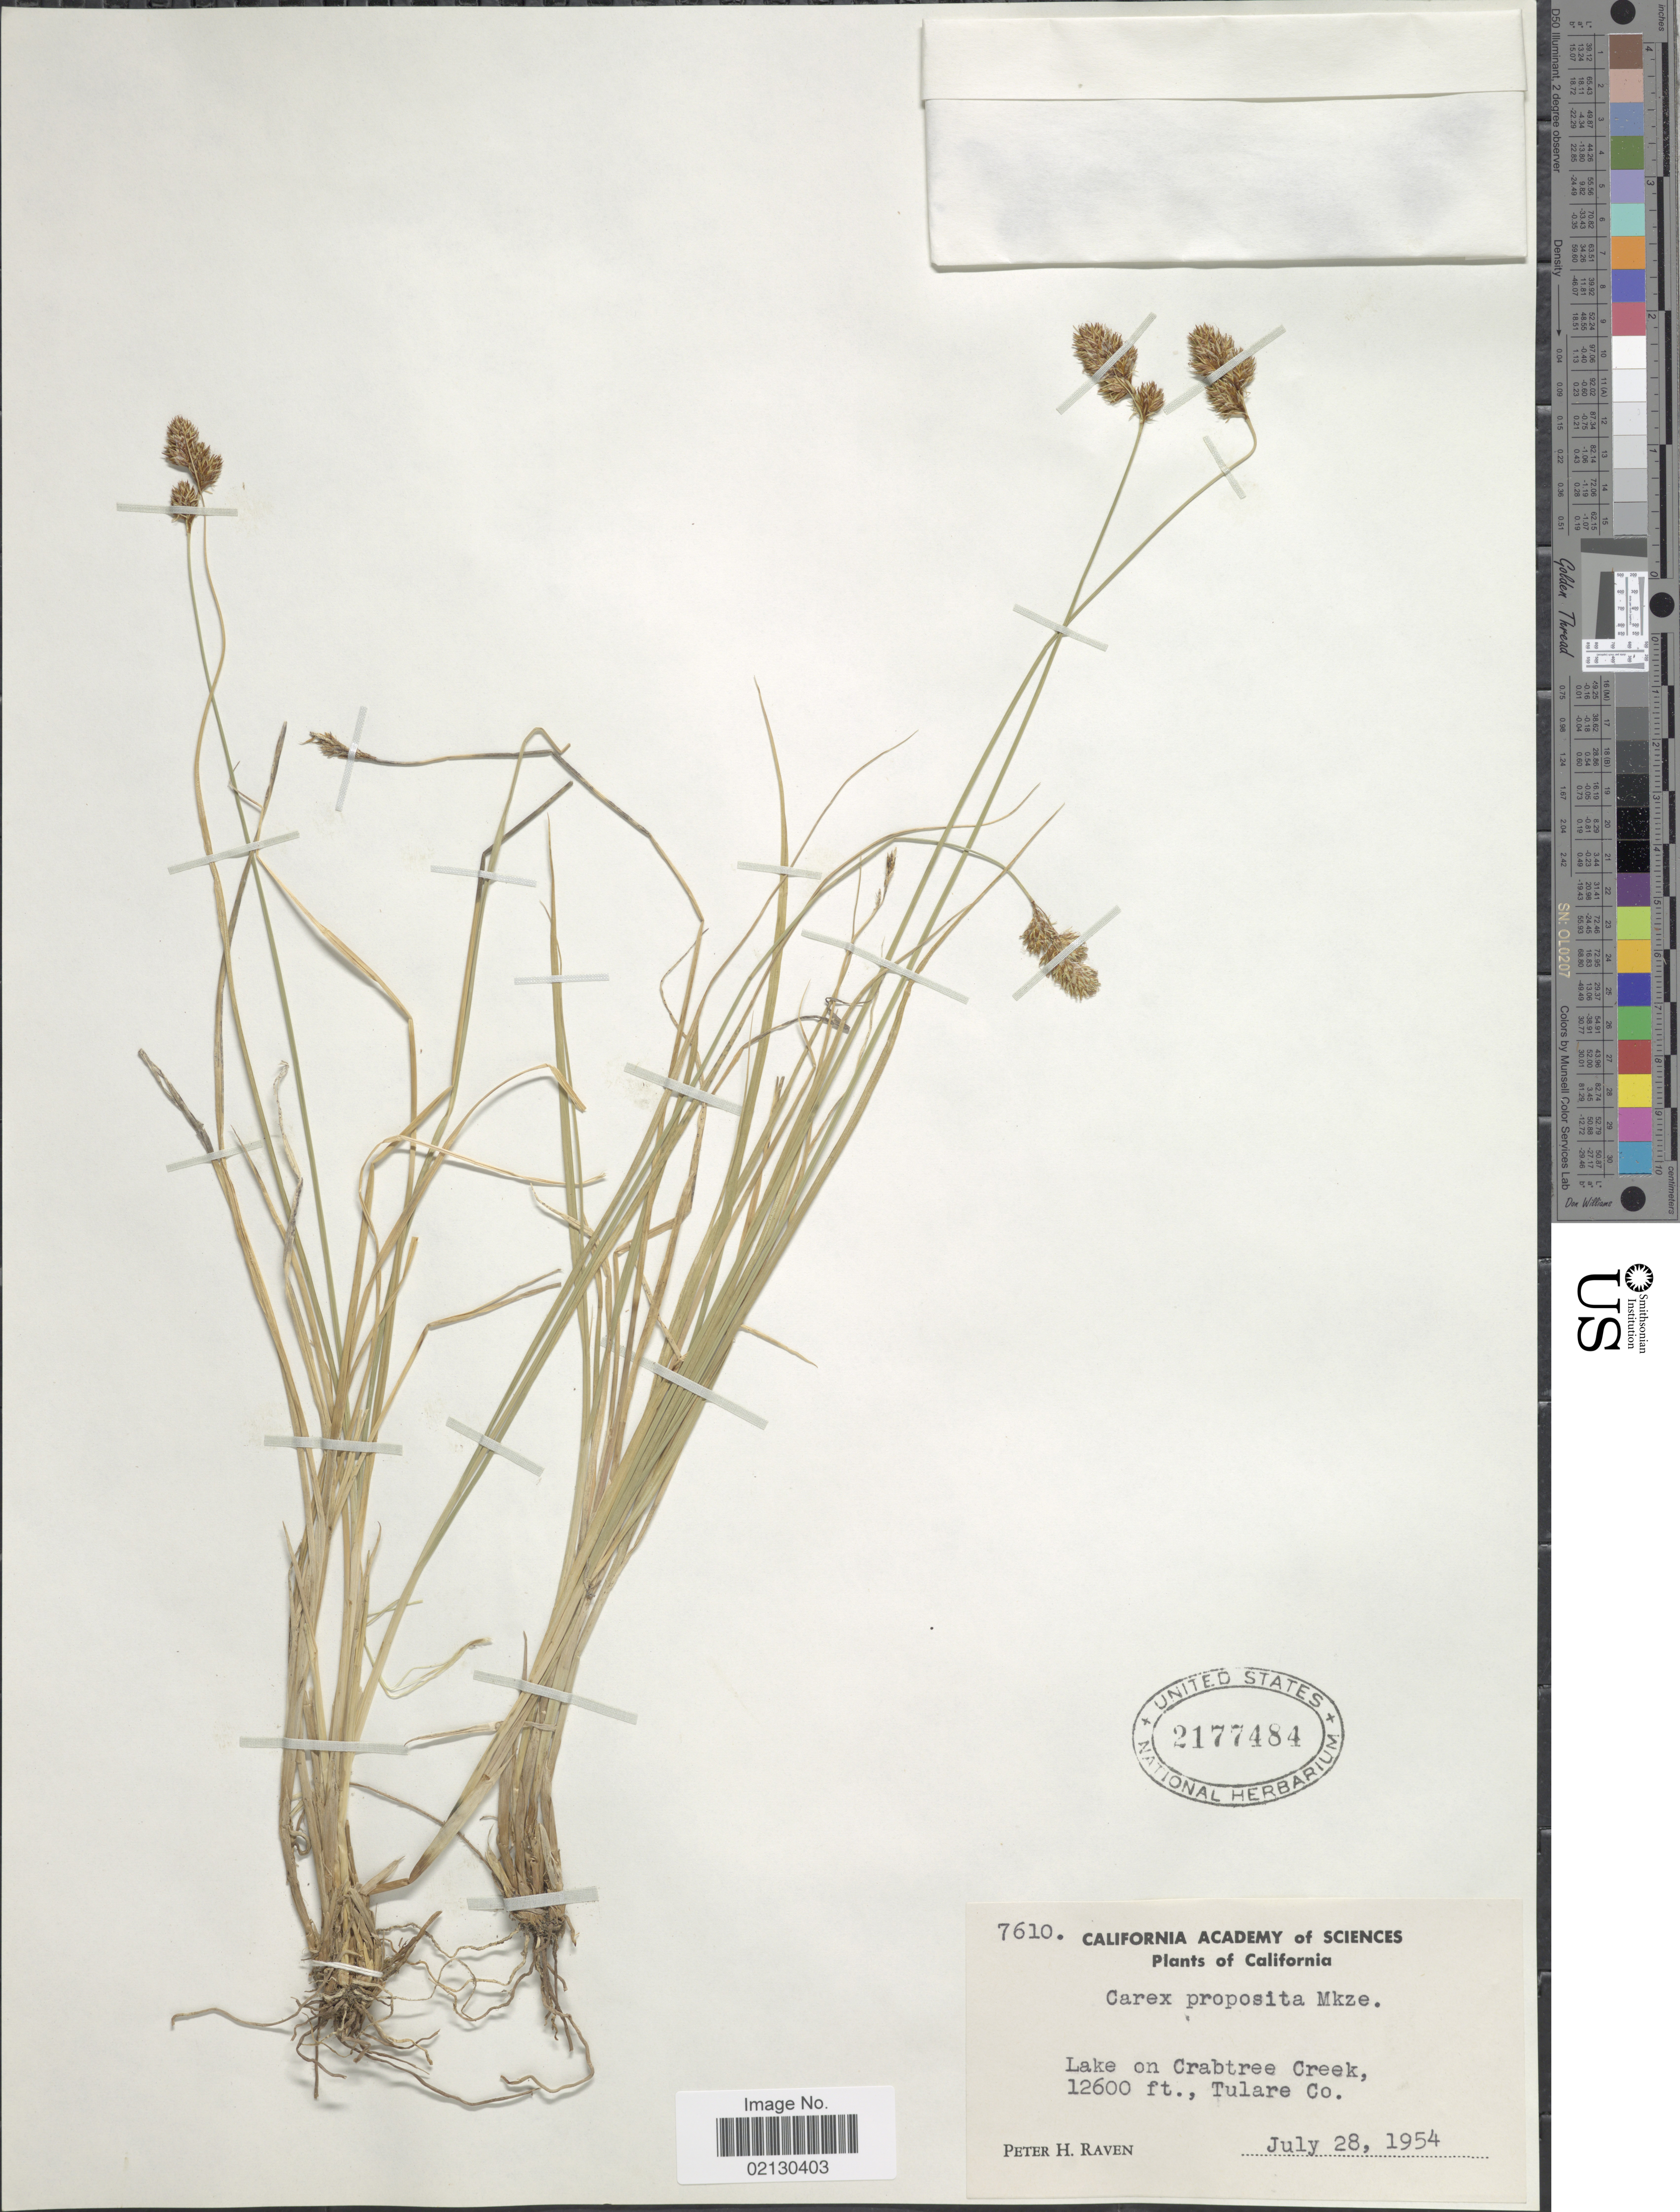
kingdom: Plantae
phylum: Tracheophyta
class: Liliopsida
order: Poales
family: Cyperaceae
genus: Carex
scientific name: Carex proposita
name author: Mack.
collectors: P. Raven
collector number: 7610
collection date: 1954-07-28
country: United States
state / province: California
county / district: Tulare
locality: Lake on Crabtree Creek. Tulare Co.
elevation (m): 3840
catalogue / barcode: US 2177484